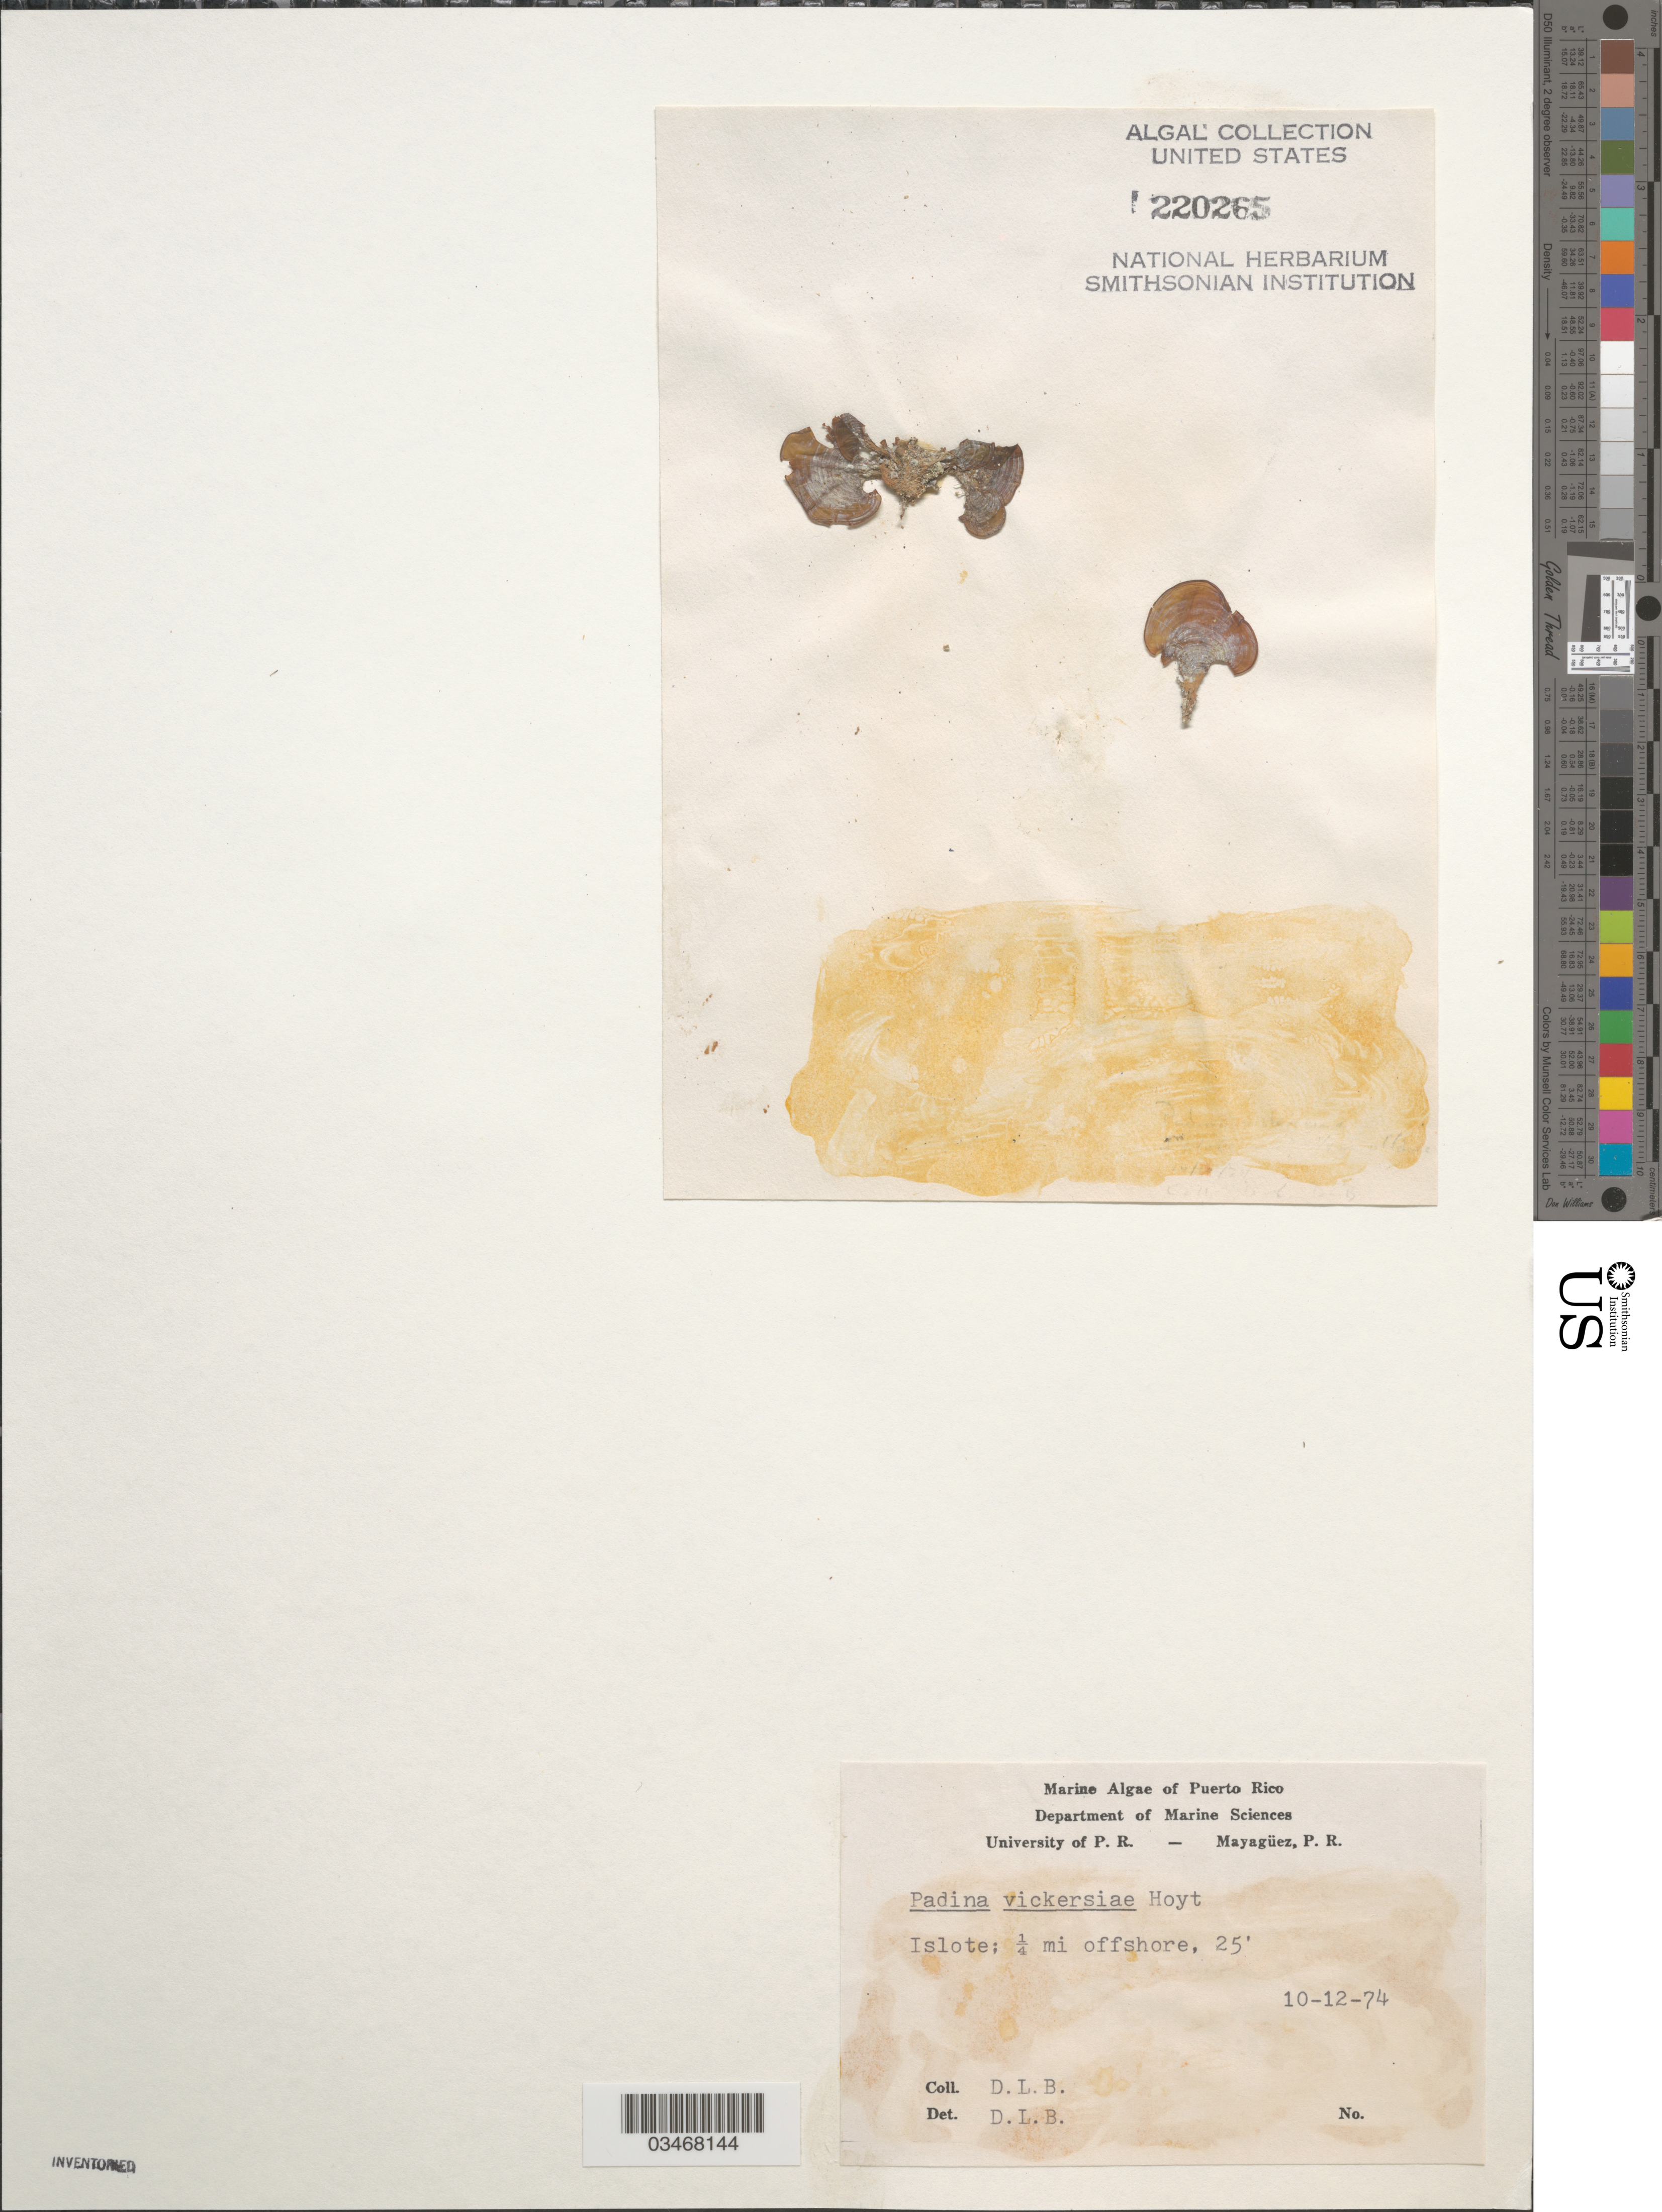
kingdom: Chromista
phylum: Ochrophyta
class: Phaeophyceae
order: Dictyotales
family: Dictyotaceae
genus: Padina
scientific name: Padina gymnospora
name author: (Kütz.) O.G. Sond.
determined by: Algae name updating Project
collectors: L. Almodovar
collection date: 1975-03-07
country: Puerto Rico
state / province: Cabo Rojo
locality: Cabo Rojo lighthouse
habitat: Intertidal rocks.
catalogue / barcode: US 220265